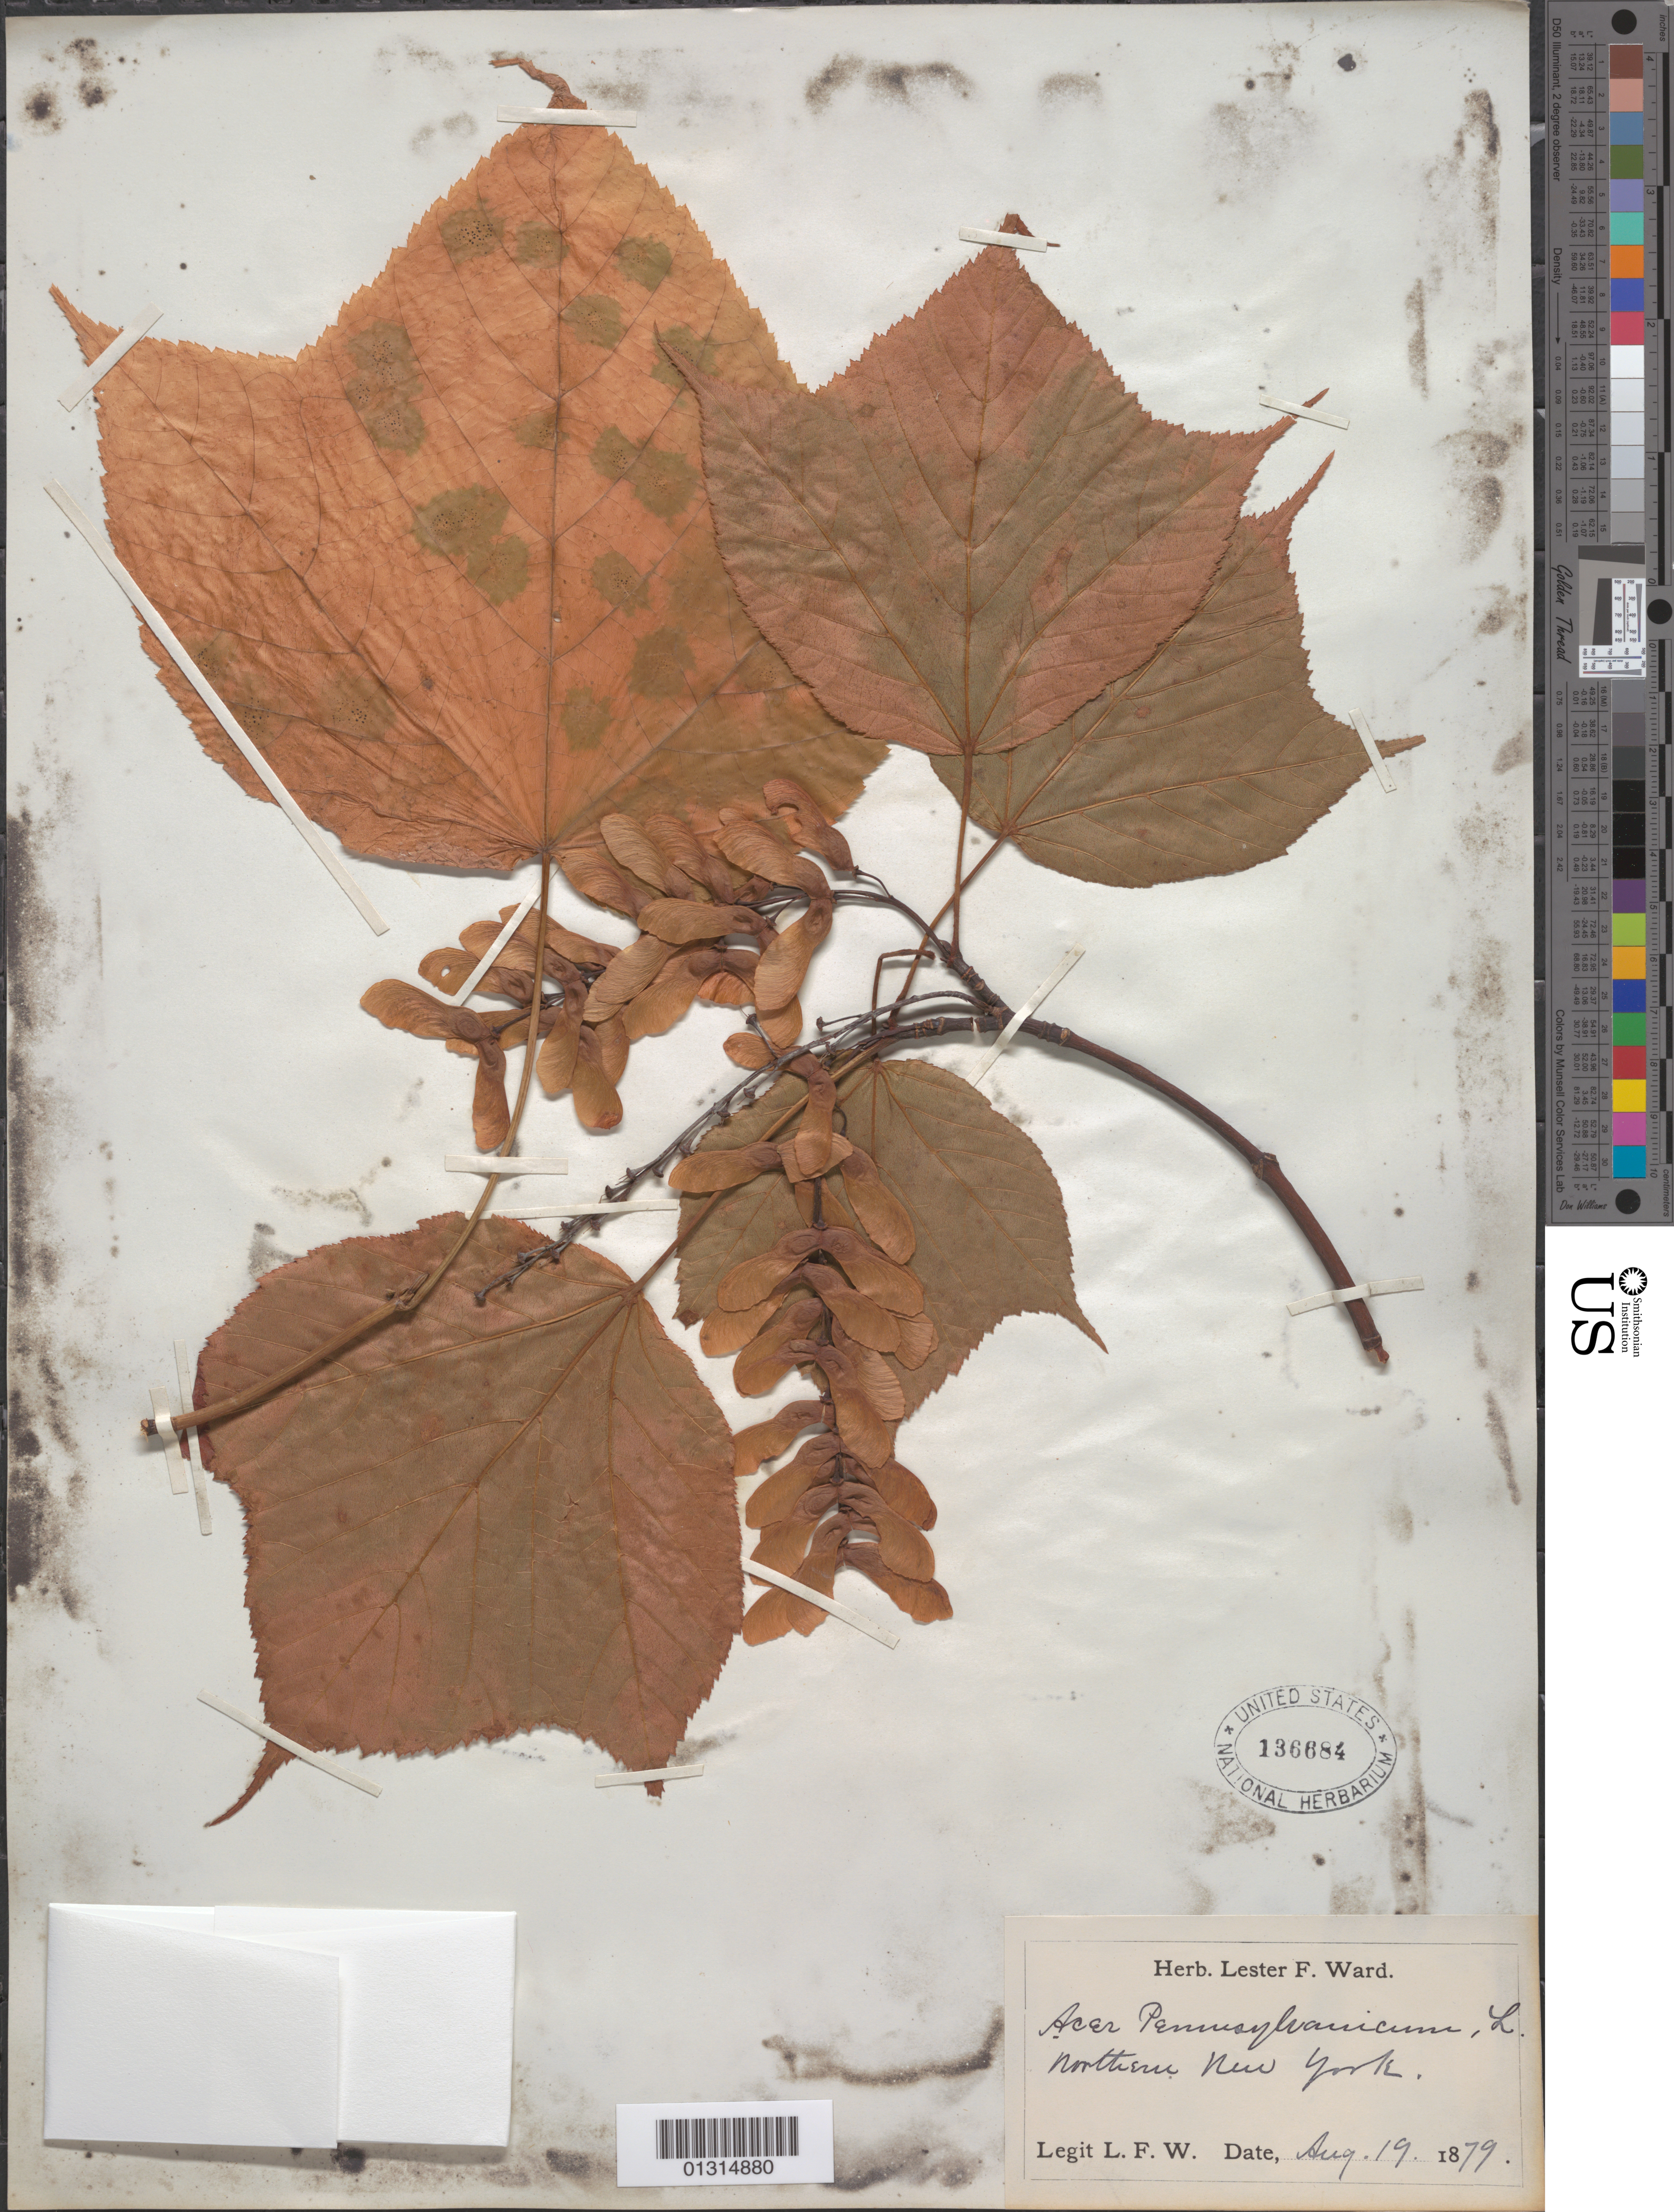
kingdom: Plantae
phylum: Tracheophyta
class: Magnoliopsida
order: Sapindales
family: Sapindaceae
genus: Acer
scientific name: Acer pensylvanicum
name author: L.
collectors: L. F. Ward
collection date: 1879-08-19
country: United States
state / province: New York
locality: Northern New York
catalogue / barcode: US 136684